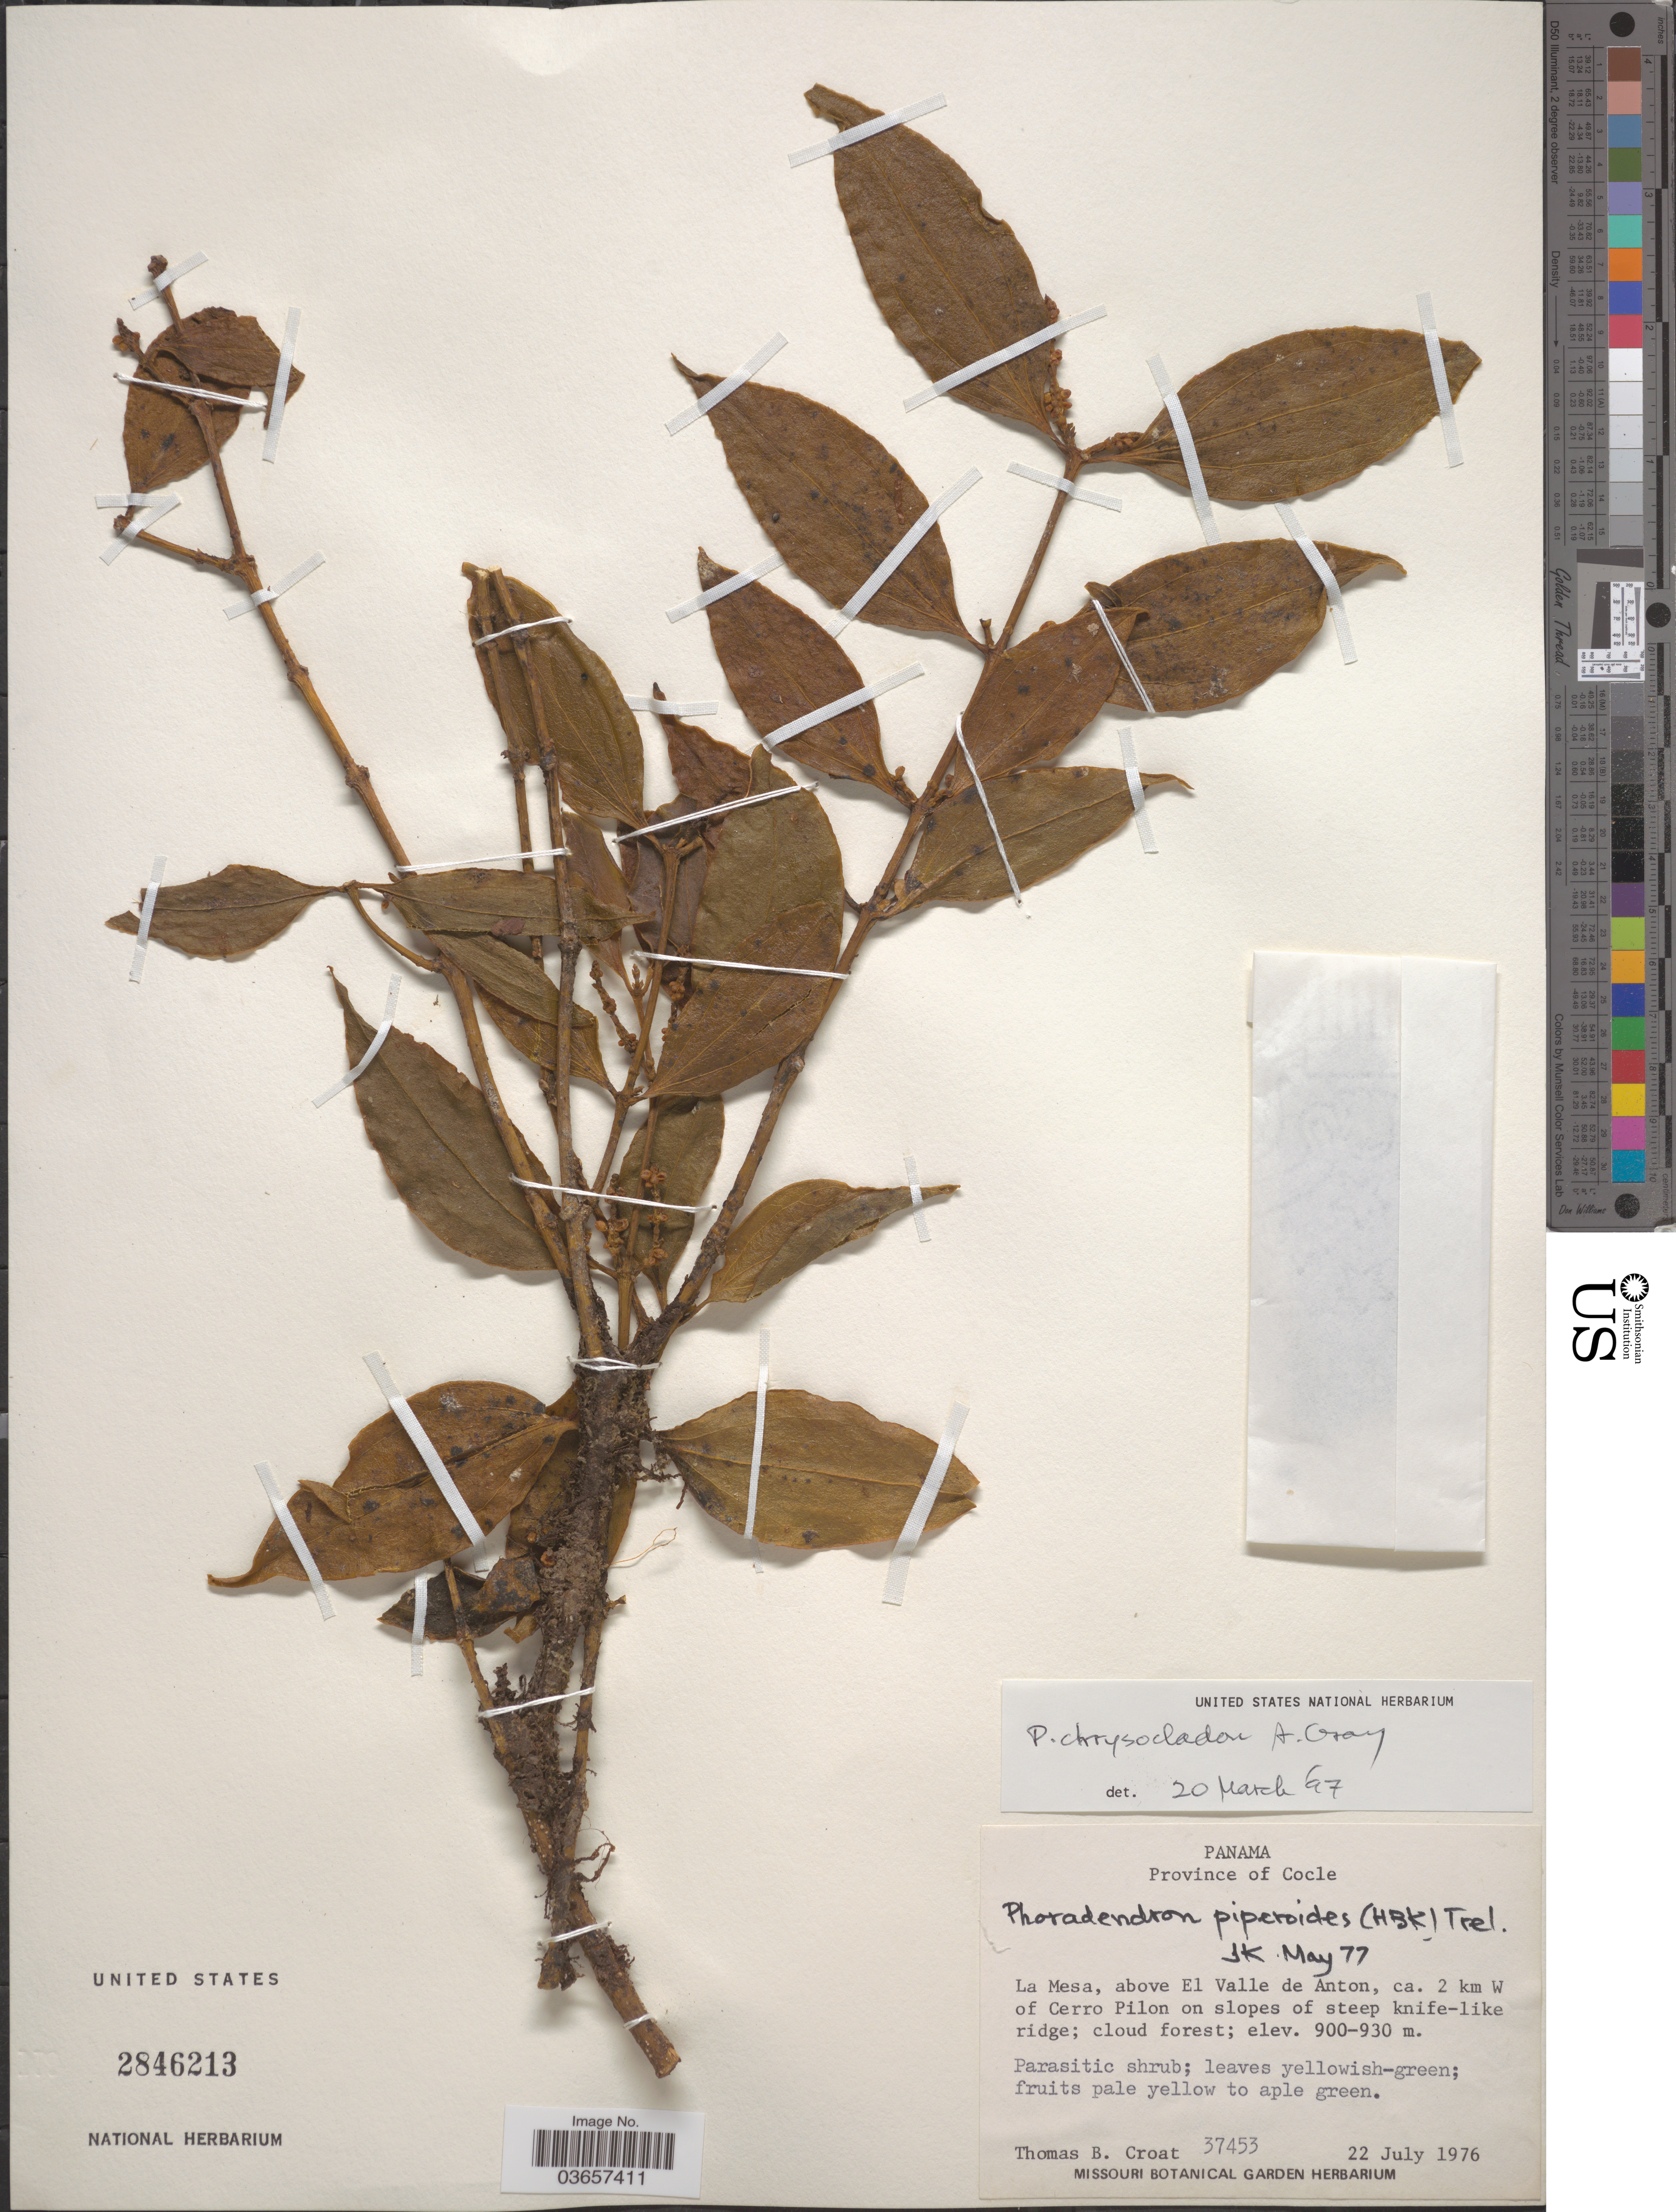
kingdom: Plantae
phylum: Tracheophyta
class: Magnoliopsida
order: Santalales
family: Viscaceae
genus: Phoradendron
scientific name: Phoradendron chrysocladon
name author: A. Gray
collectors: T. B. Croat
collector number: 37453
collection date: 1976-07-22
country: Panama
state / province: Coclé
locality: La Mesa, above El Valle de Anton, ca. 2 km W of Cerro Pilon on slopes of steep knife-like ridge.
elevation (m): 900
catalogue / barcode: US 2846213